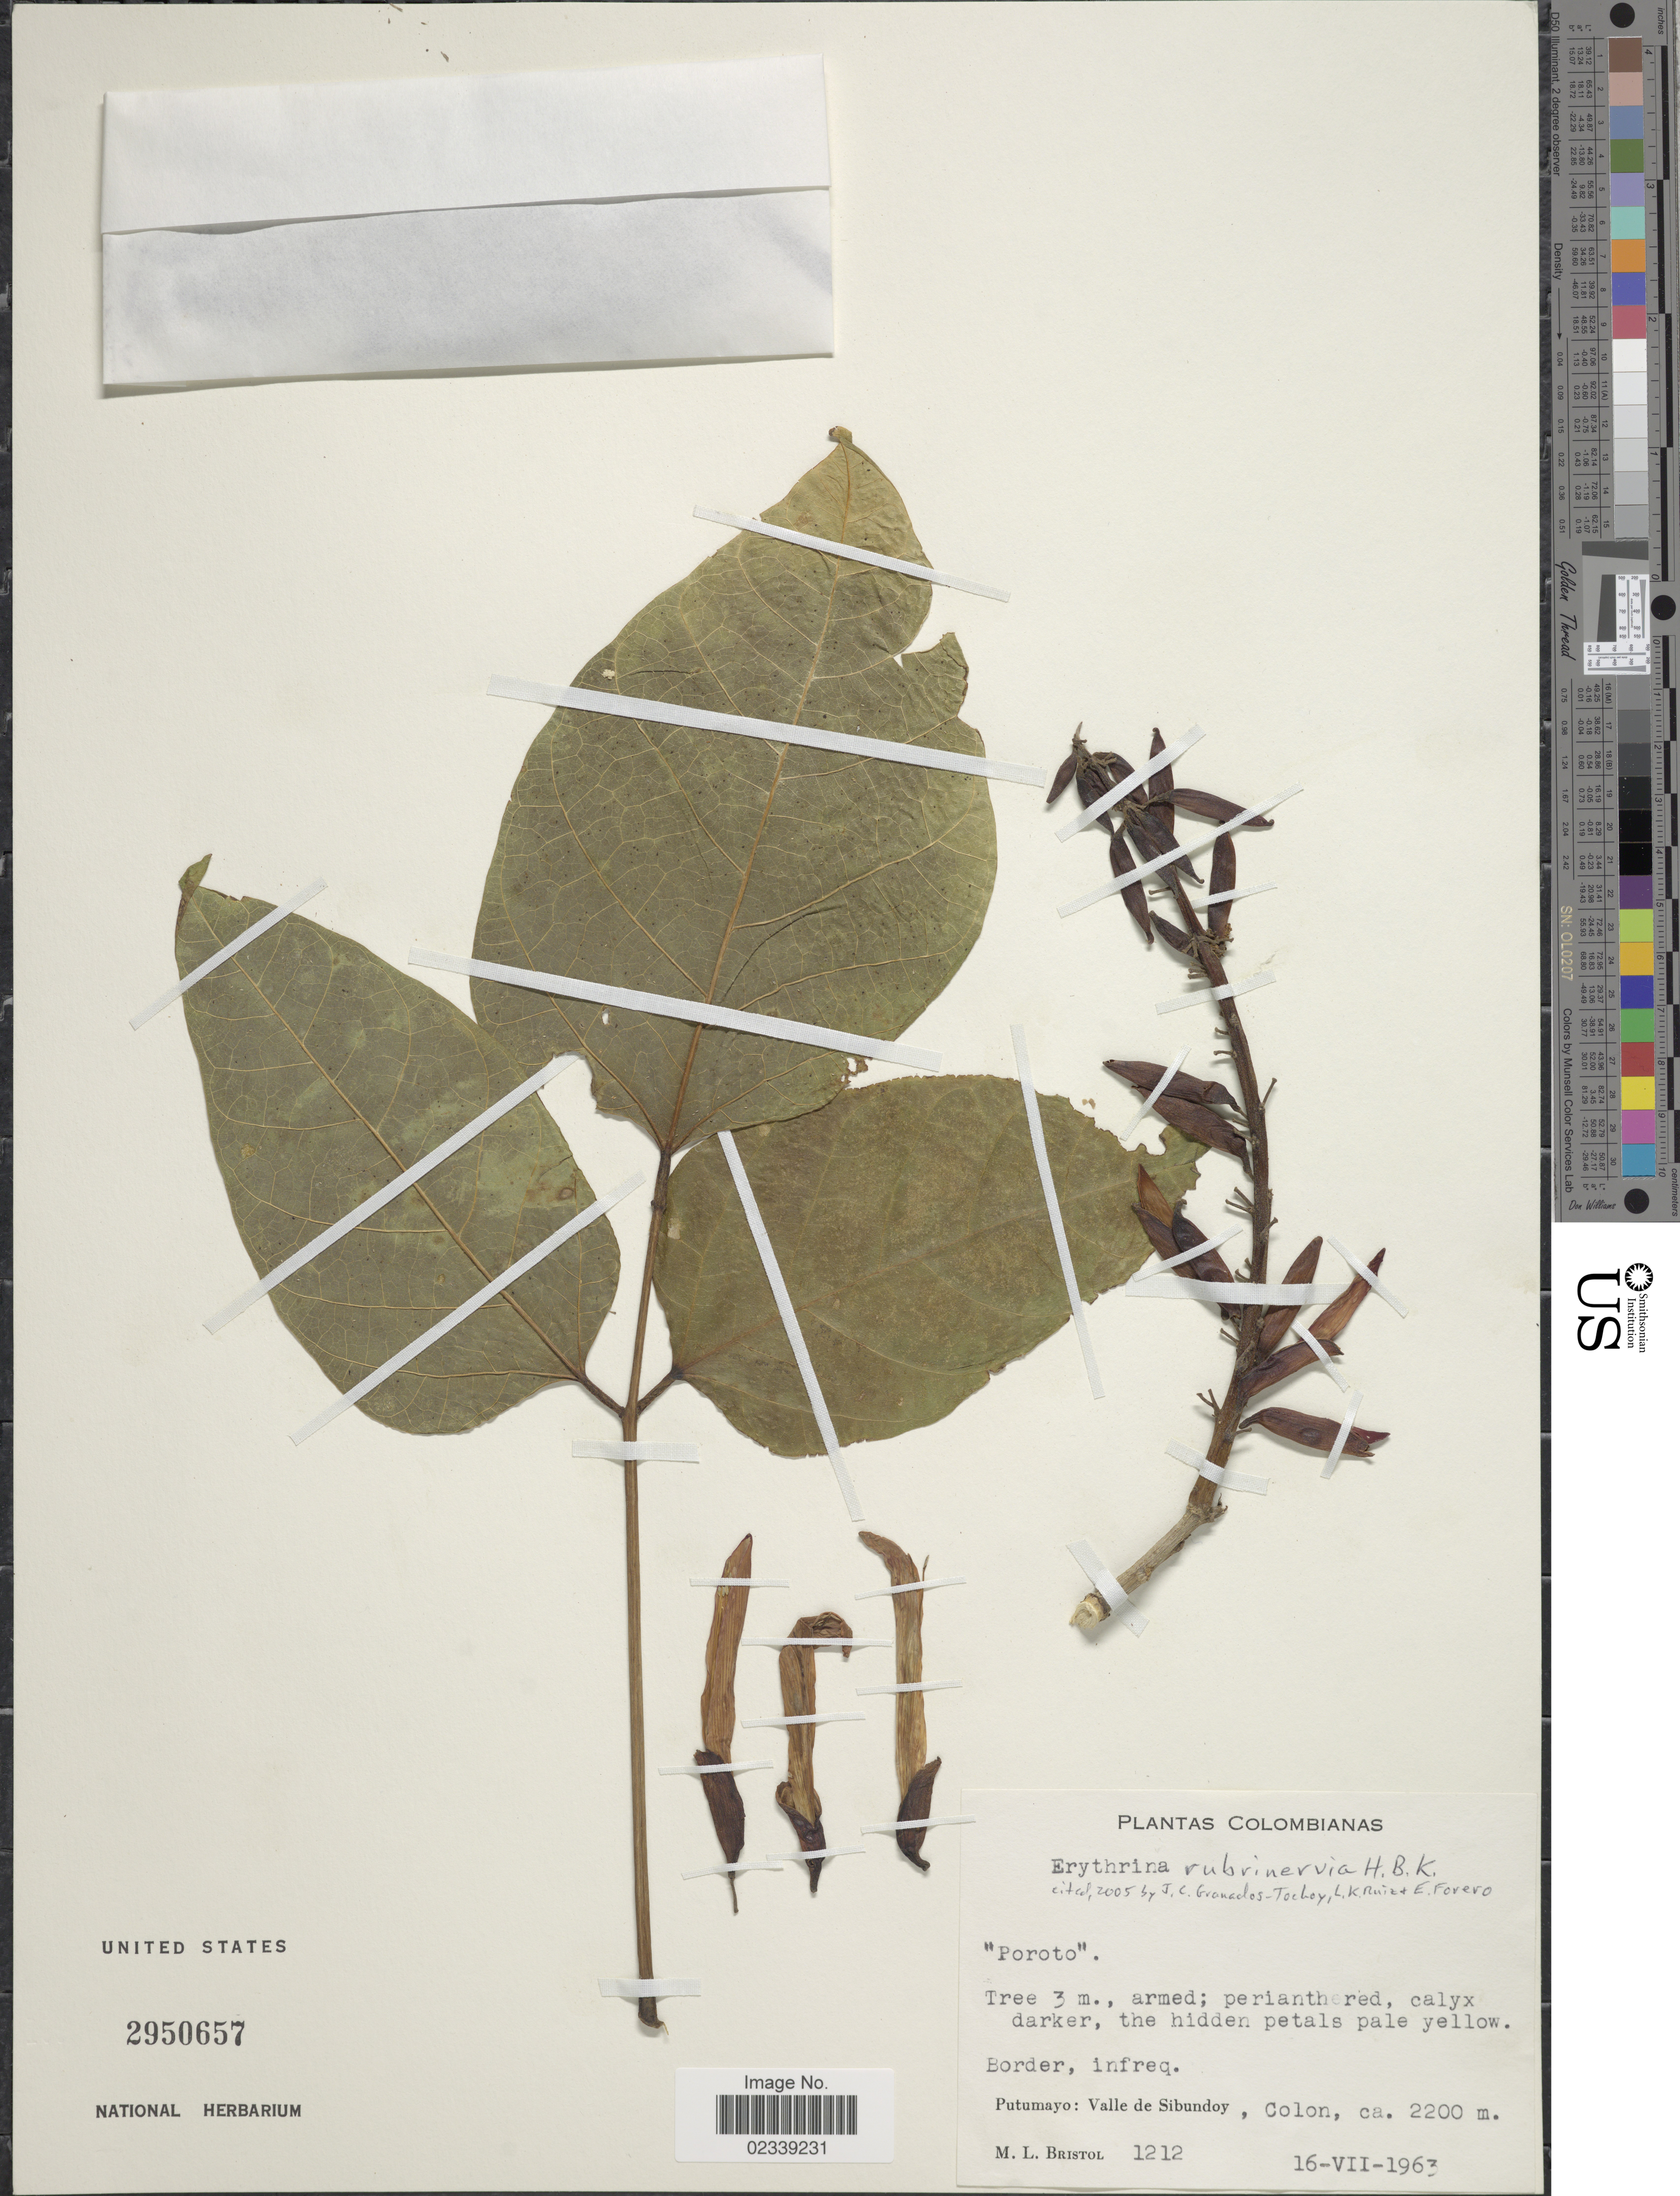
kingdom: Plantae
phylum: Tracheophyta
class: Magnoliopsida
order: Fabales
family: Fabaceae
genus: Erythrina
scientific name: Erythrina rubrinervia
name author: Kunth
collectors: M. L. Bristol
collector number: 1212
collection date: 1963-07-16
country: Colombia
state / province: Putumayo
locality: Valle de Sibundoy, Colon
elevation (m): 2200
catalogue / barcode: US 2950657